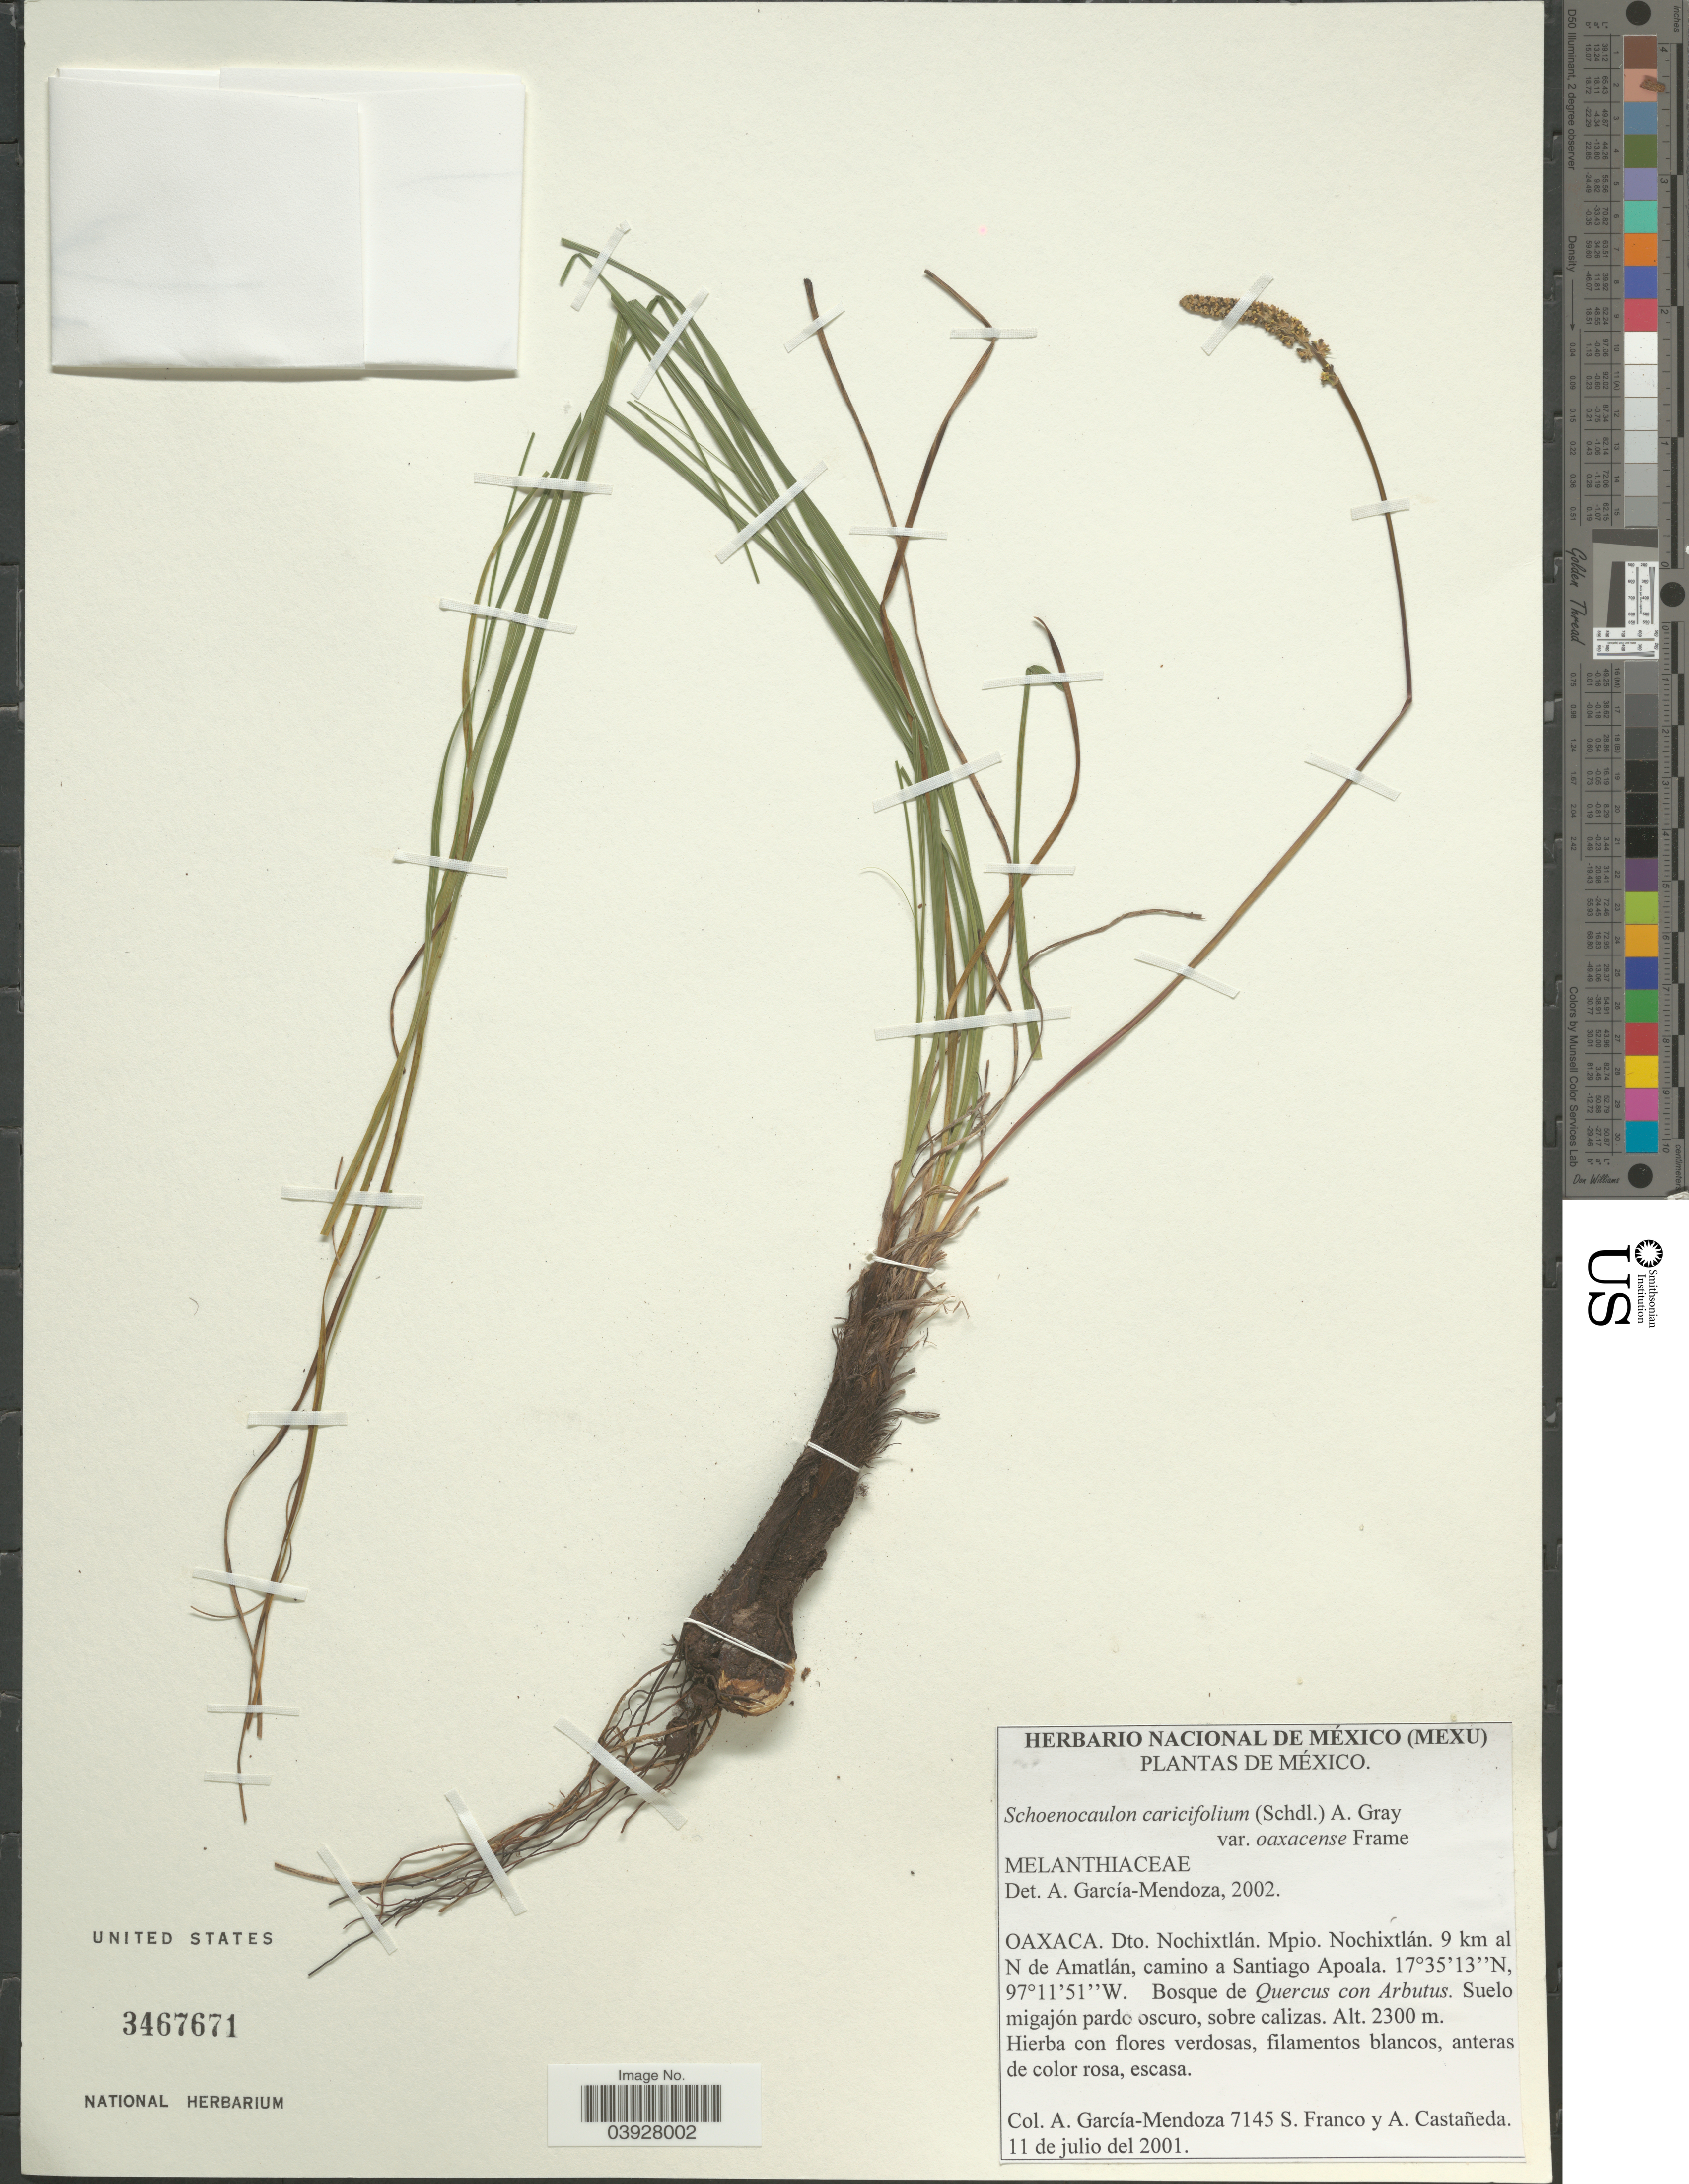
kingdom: Plantae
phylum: Tracheophyta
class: Liliopsida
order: Liliales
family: Melanthiaceae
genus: Schoenocaulon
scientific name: Schoenocaulon caricifolium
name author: (Schltdl.) A. Gray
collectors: A. García-Mendoza, S. Franco & A. Castañeda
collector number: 7145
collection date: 2001-07-11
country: Mexico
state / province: Oaxaca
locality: Dto. Nochixtlán. Mpio. Nochixtlán. 9 km al N de Amatlán, camino a Santiago Apoala.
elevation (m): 2300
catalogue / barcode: US 3467671